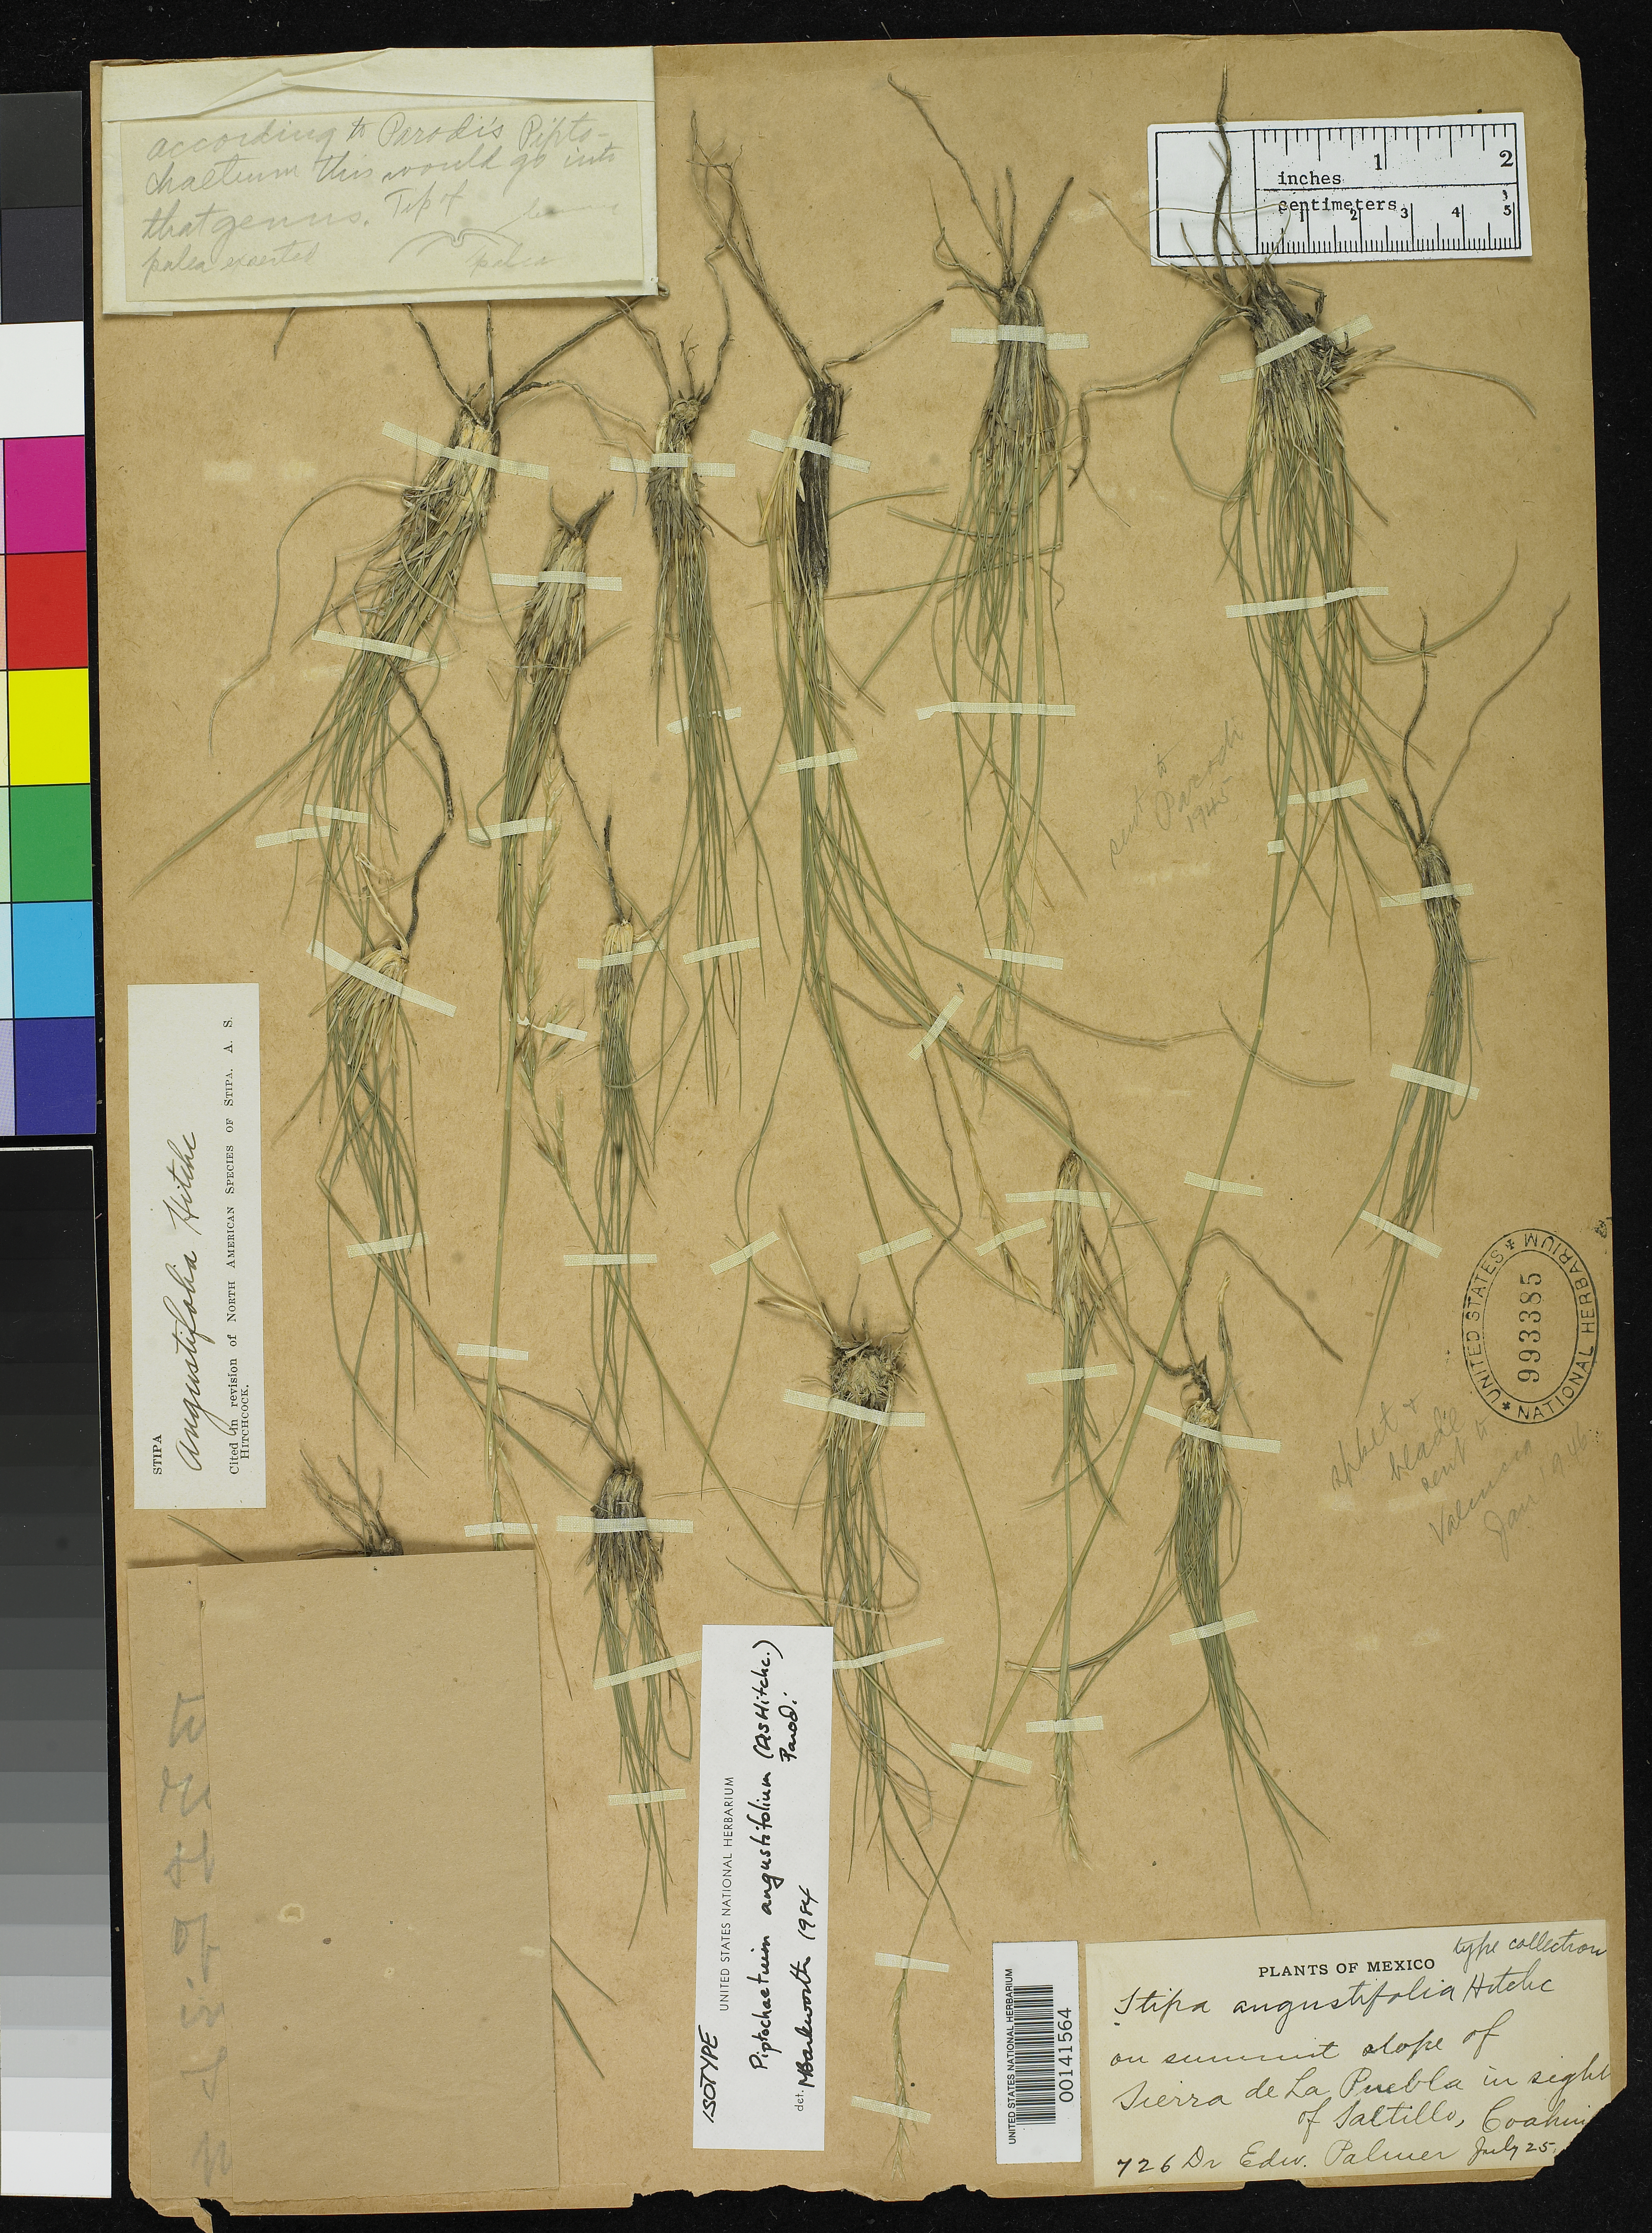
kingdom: Plantae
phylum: Tracheophyta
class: Liliopsida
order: Poales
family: Poaceae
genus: Stipa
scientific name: Stipa angustifolia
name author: Hitchc.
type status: Isotype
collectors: E. Palmer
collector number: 726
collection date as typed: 25 Jul 1905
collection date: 1905-07-25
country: Mexico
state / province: Coahuila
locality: Near Saltillo, Sierra de La Puebla.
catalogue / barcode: US 993385